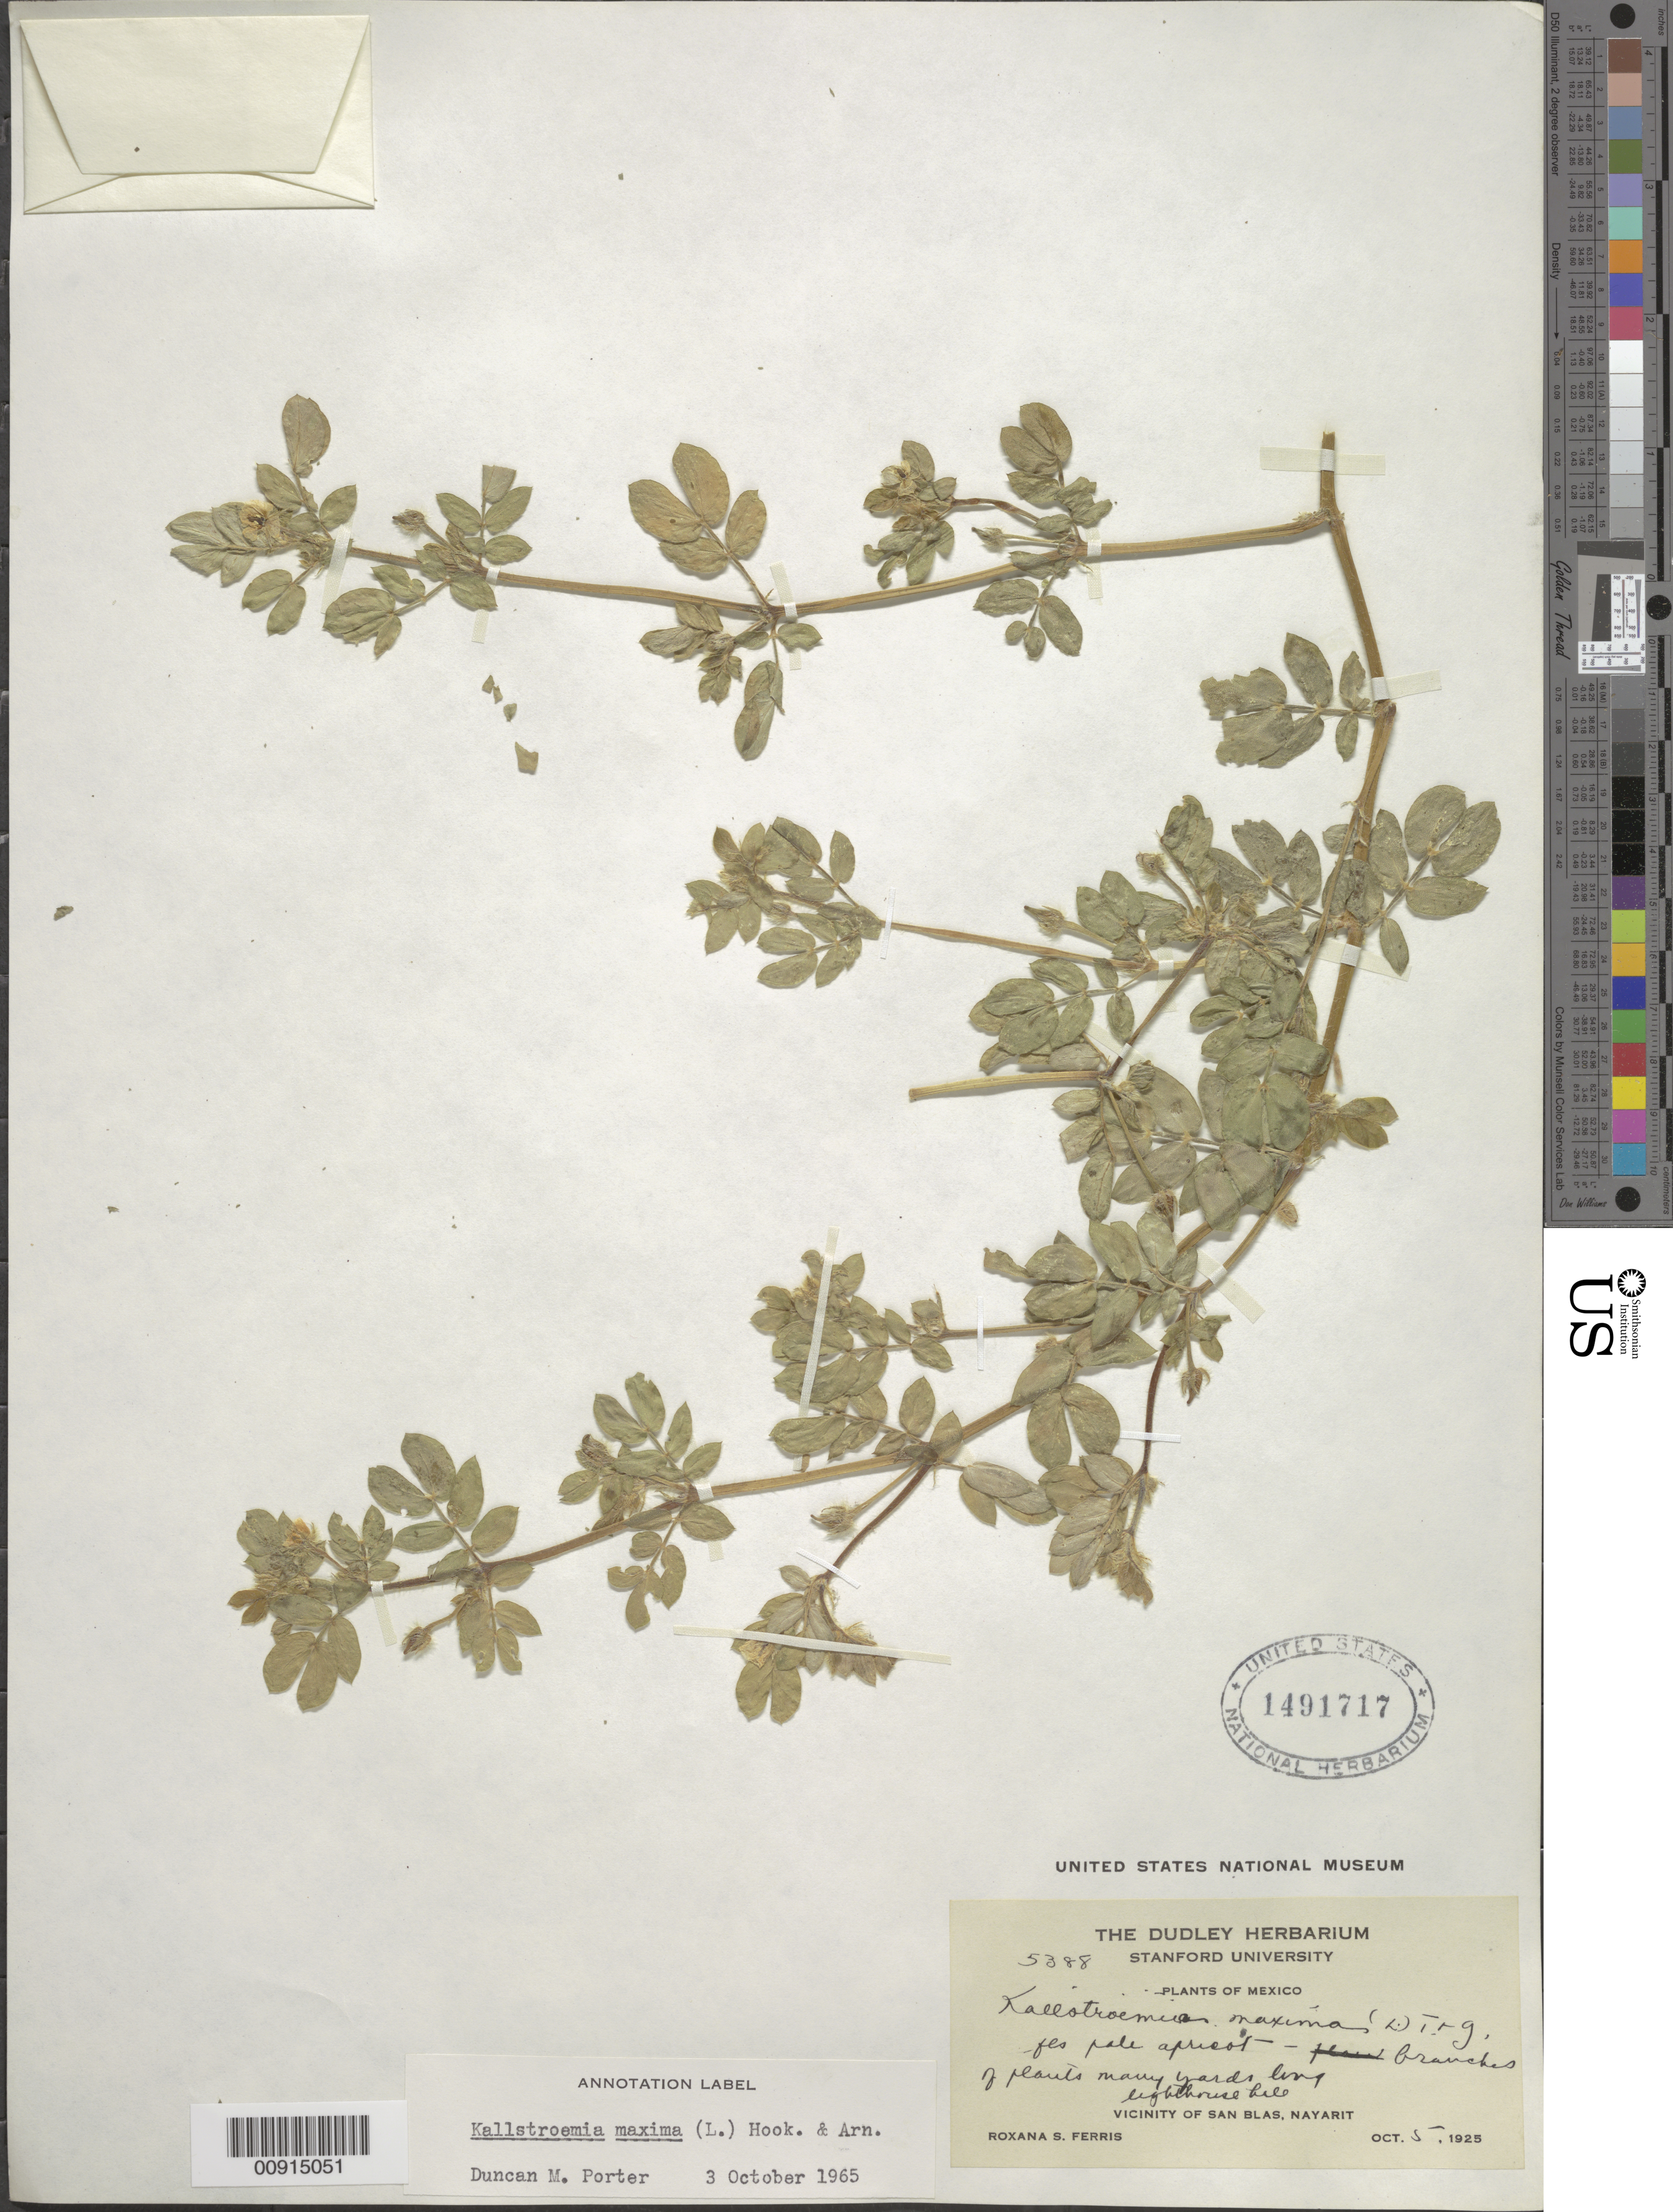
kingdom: Plantae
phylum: Tracheophyta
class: Magnoliopsida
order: Zygophyllales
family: Zygophyllaceae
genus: Kallstroemia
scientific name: Kallstroemia maxima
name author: (L.) Hook. & Arn.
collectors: R. S. Ferris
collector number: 5388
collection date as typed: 05 Oct 1925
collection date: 1925-10-05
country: Mexico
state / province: Nayarit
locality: Lighthouse hill. Vicinity of San Blas, Nayarit.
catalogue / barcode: US 1491717